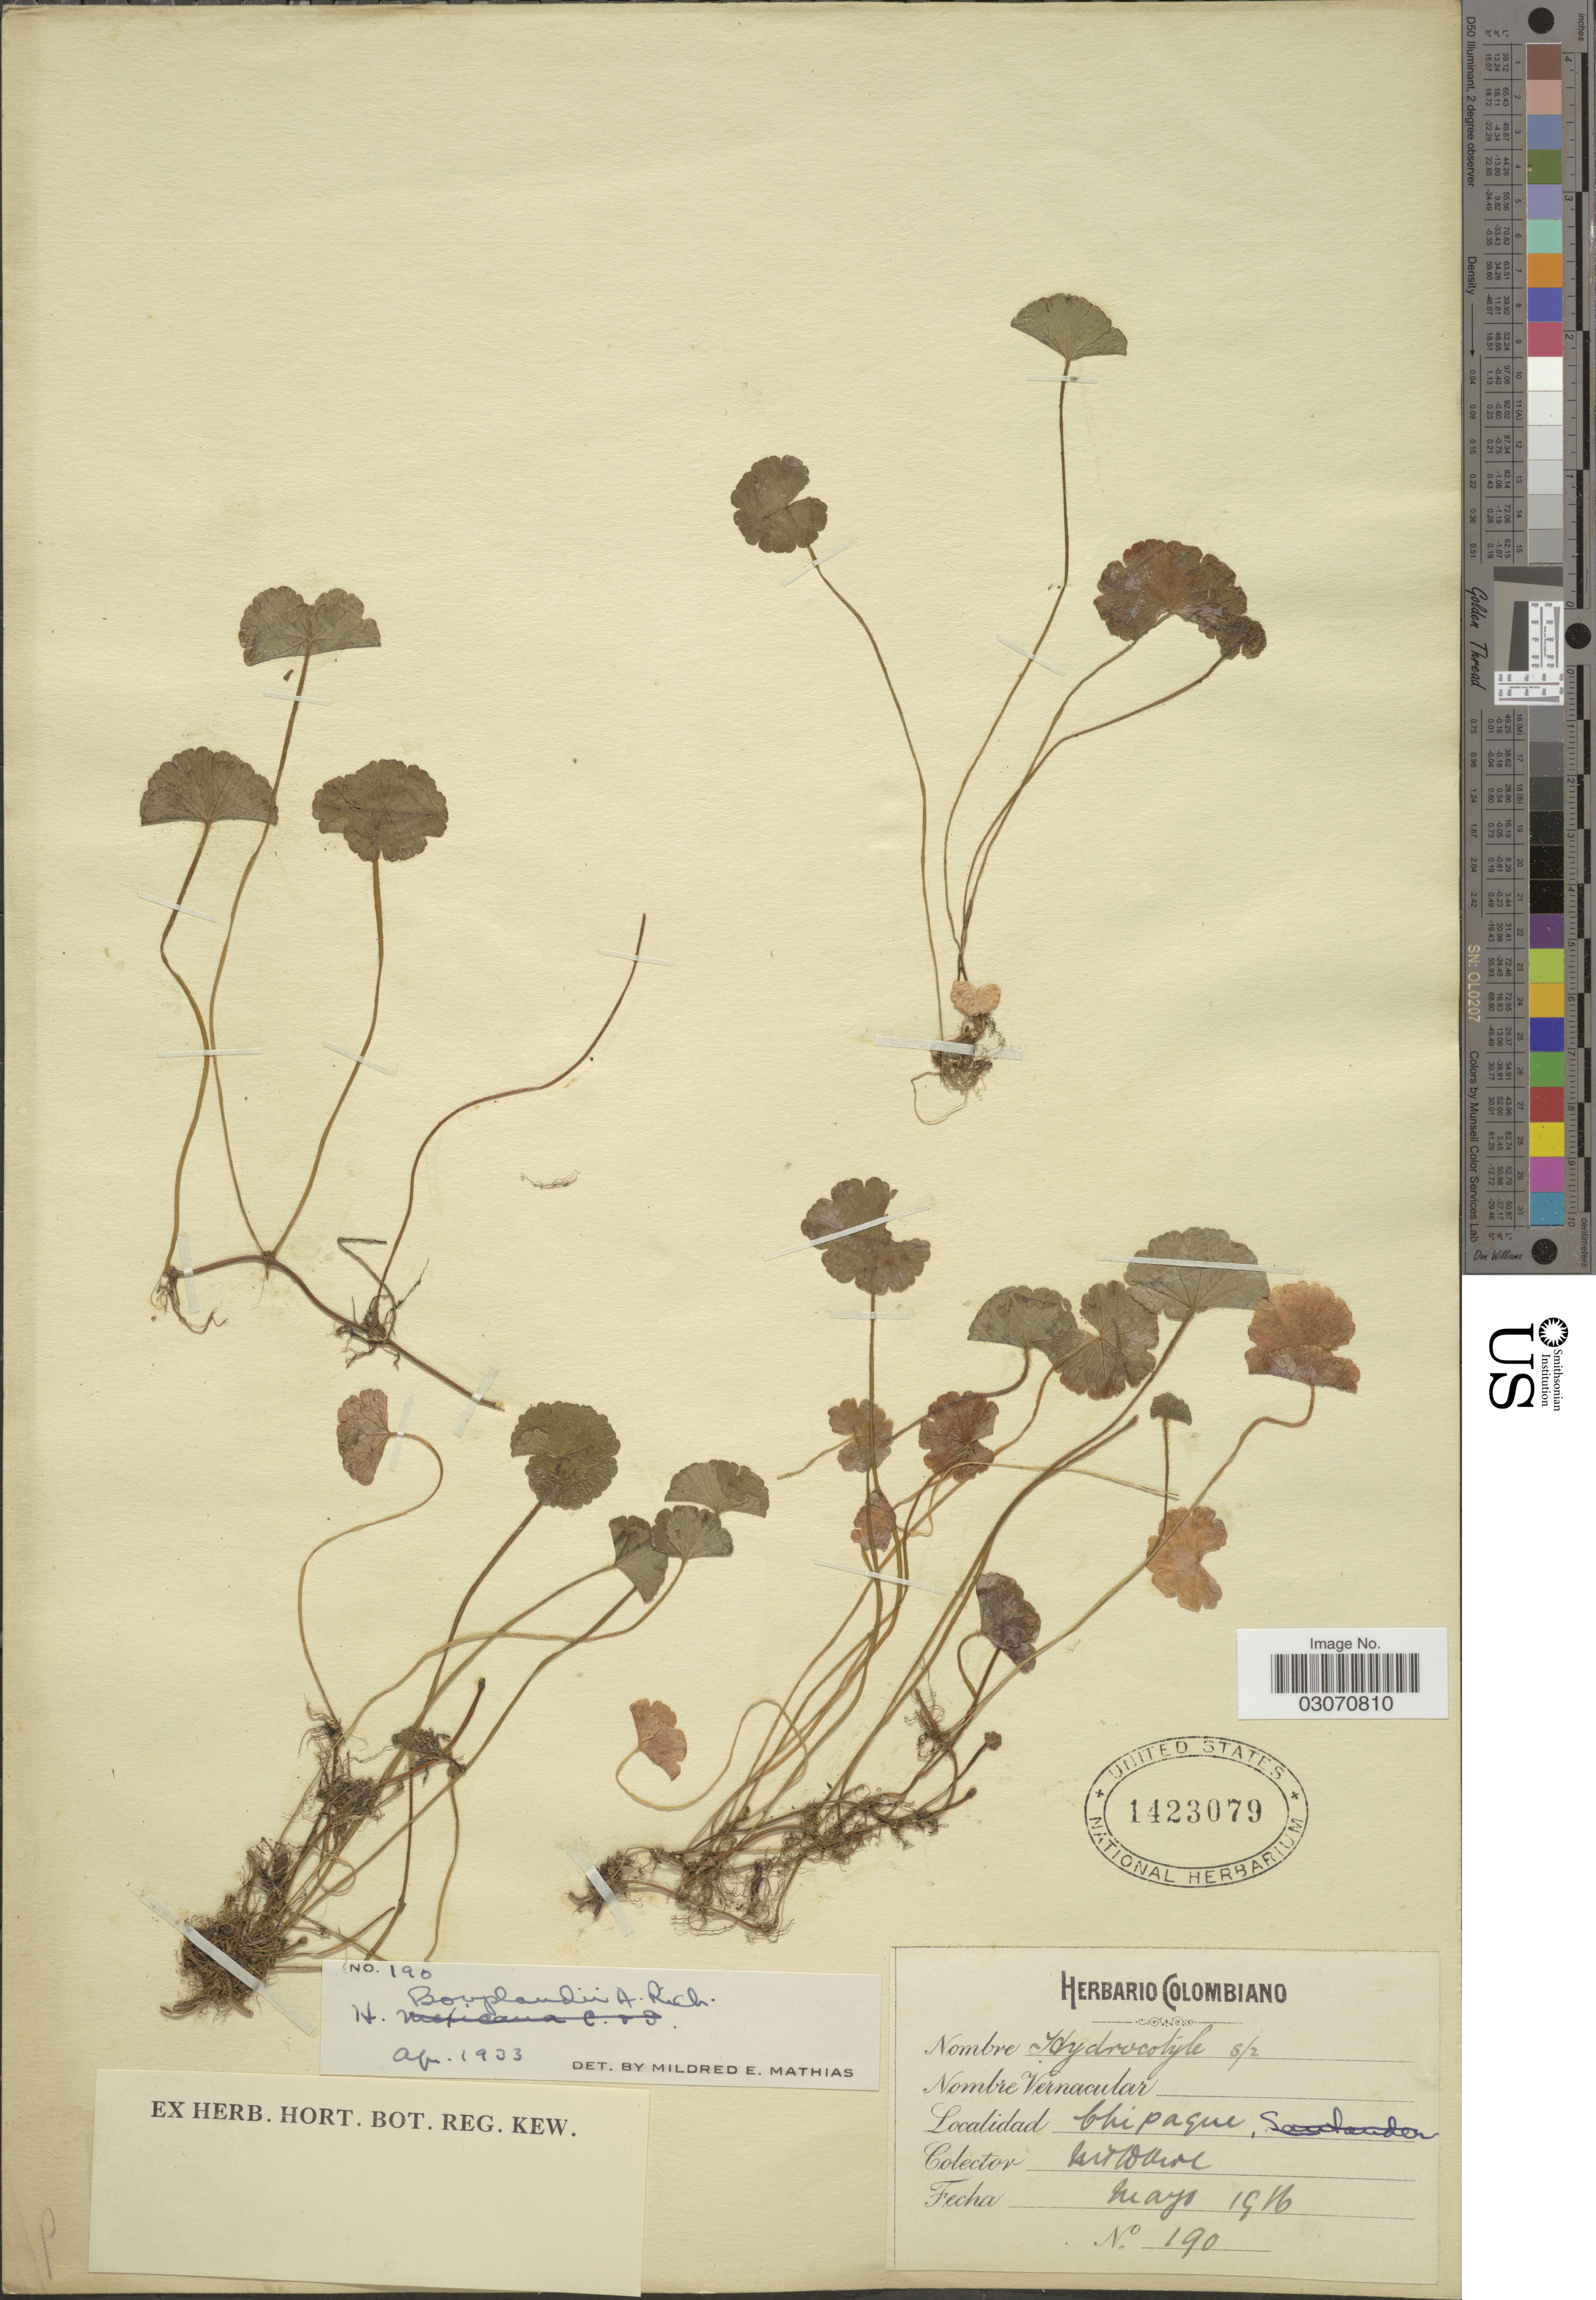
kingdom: Plantae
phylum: Tracheophyta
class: Magnoliopsida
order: Apiales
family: Araliaceae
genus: Hydrocotyle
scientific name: Hydrocotyle bonplandii var. bonplandii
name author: A. Rich.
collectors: M. T. Dawe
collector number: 190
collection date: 1916-05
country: Colombia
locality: Chipaque.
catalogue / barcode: US 1423079